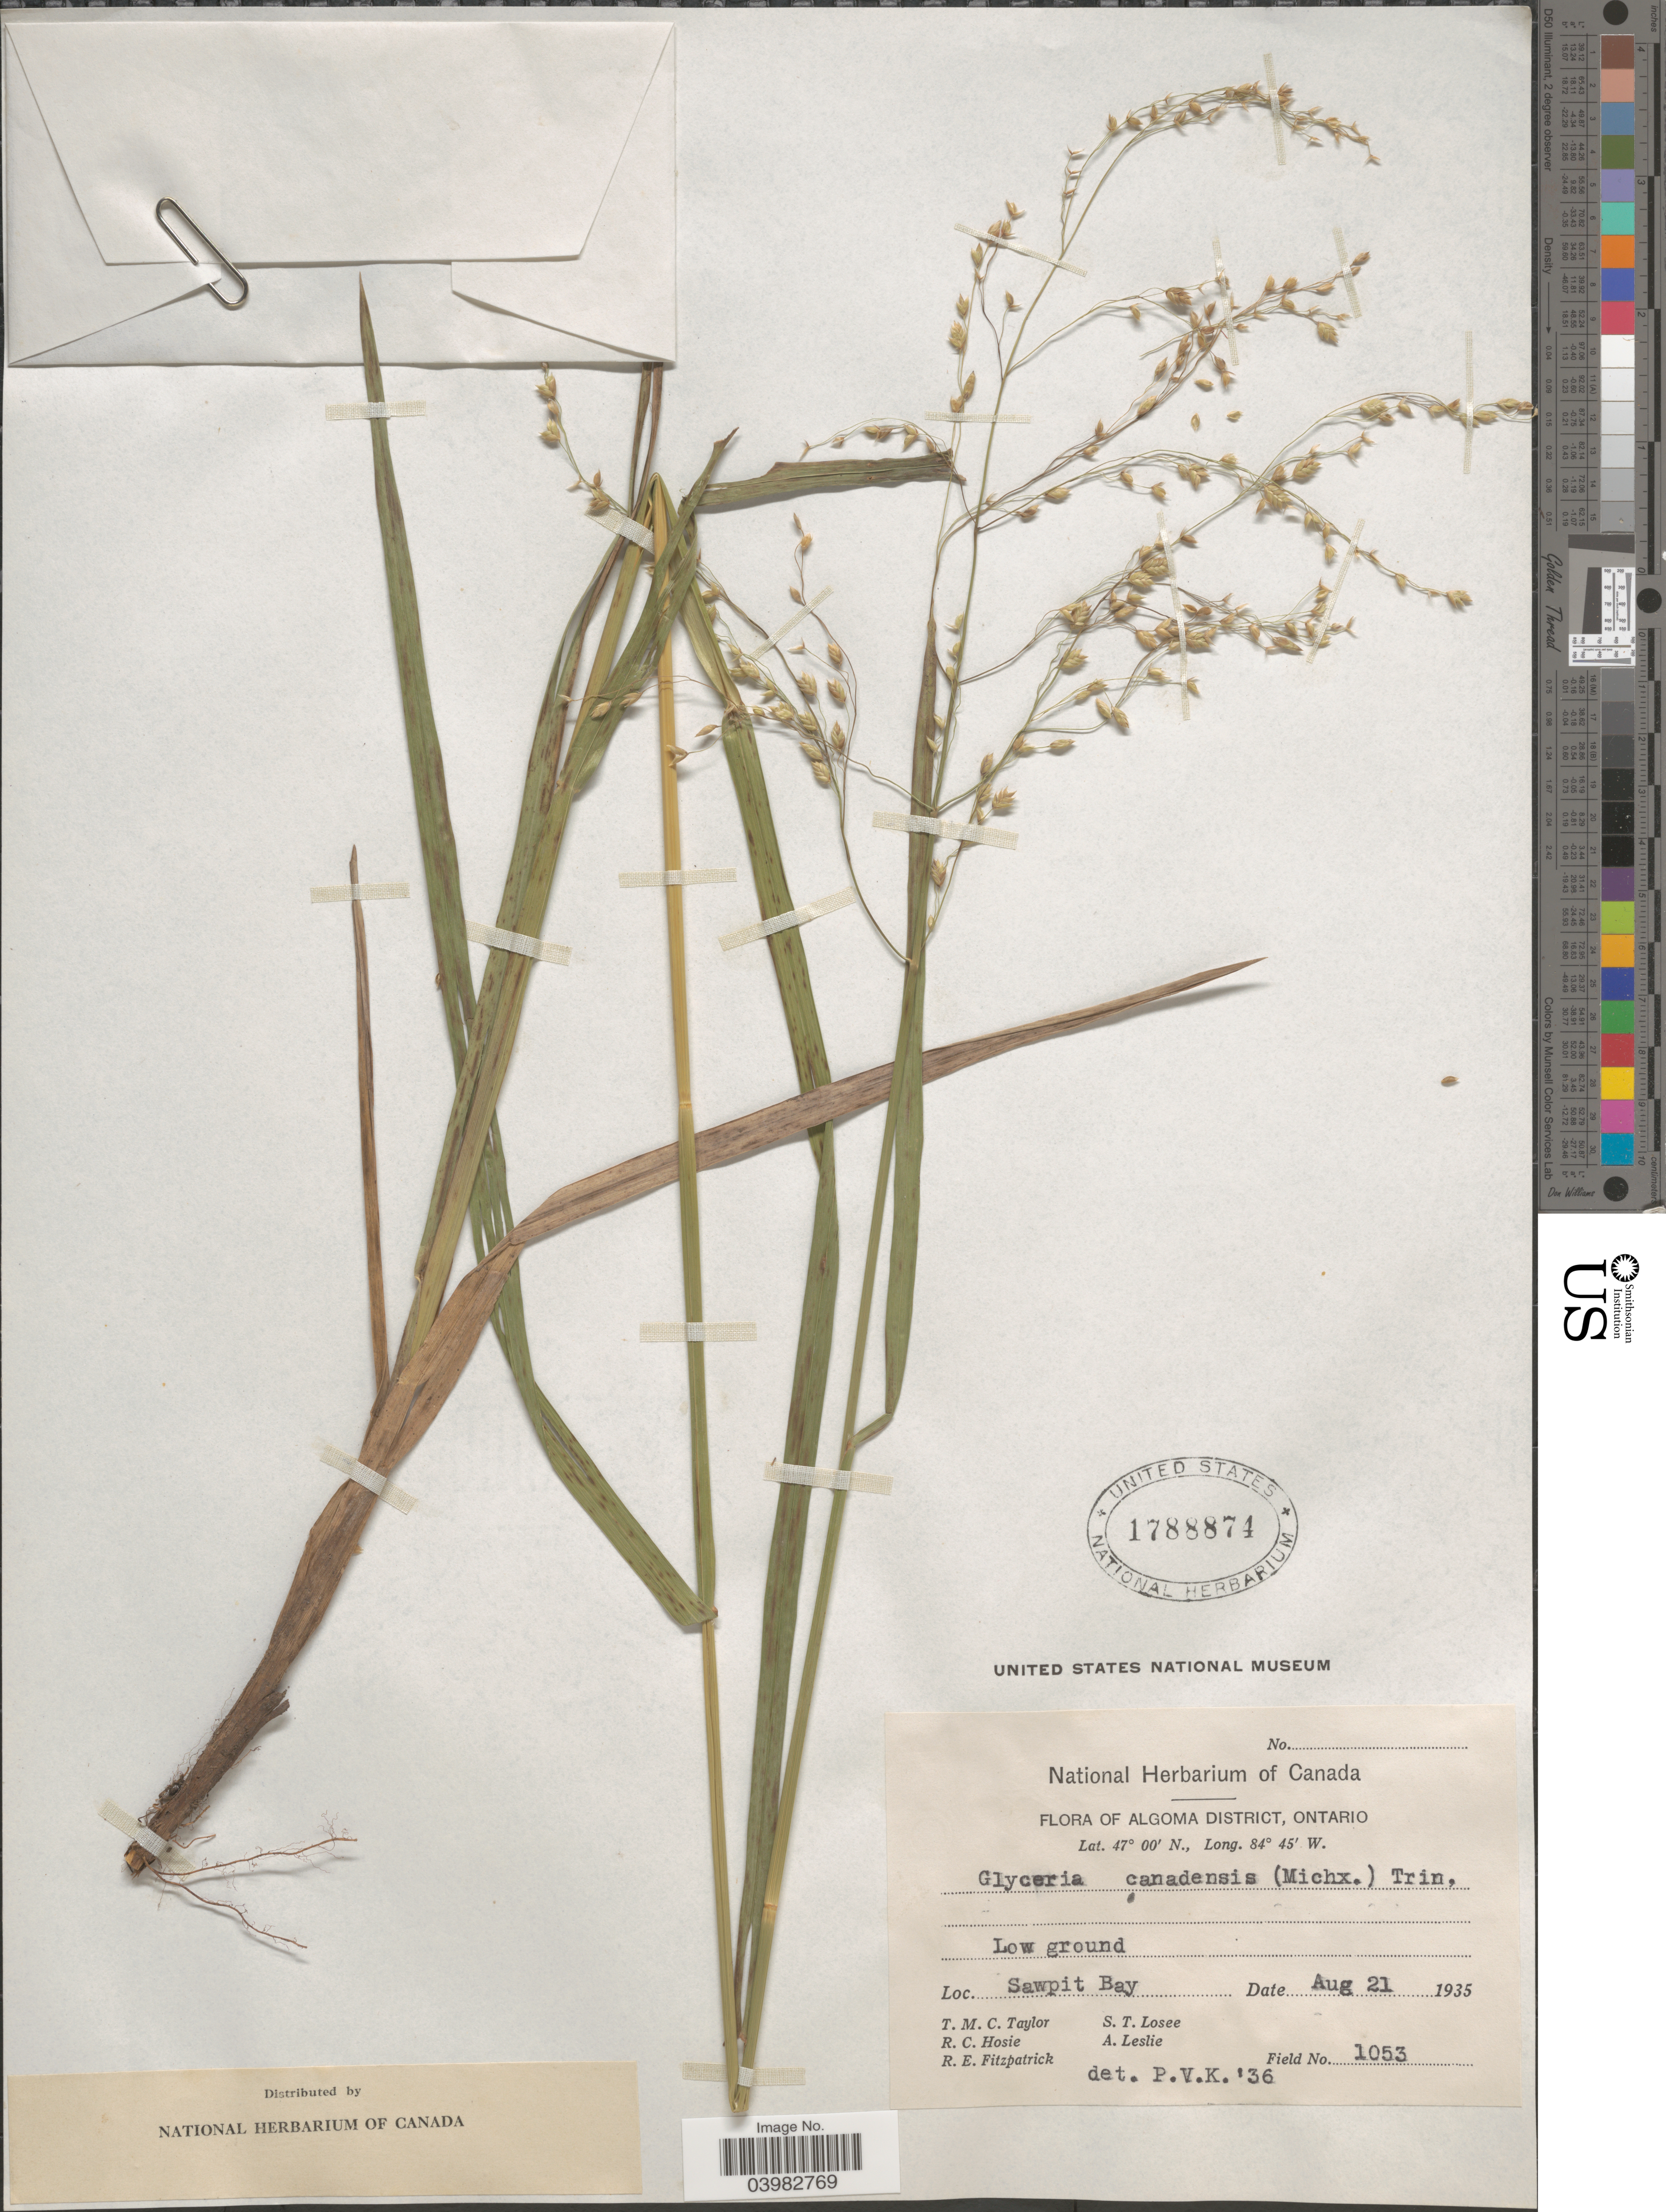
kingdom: Plantae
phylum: Tracheophyta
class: Liliopsida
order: Poales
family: Poaceae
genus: Glyceria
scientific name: Glyceria canadensis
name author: (Michx.) Trin.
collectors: T. M. C. Taylor, R. Hosie, R. Fitzpatrick, S. Losee & A. Leslie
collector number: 1053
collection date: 1935-08-21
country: Canada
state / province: Ontario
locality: Algoma District. Sawpit Bay.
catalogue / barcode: US 1788874